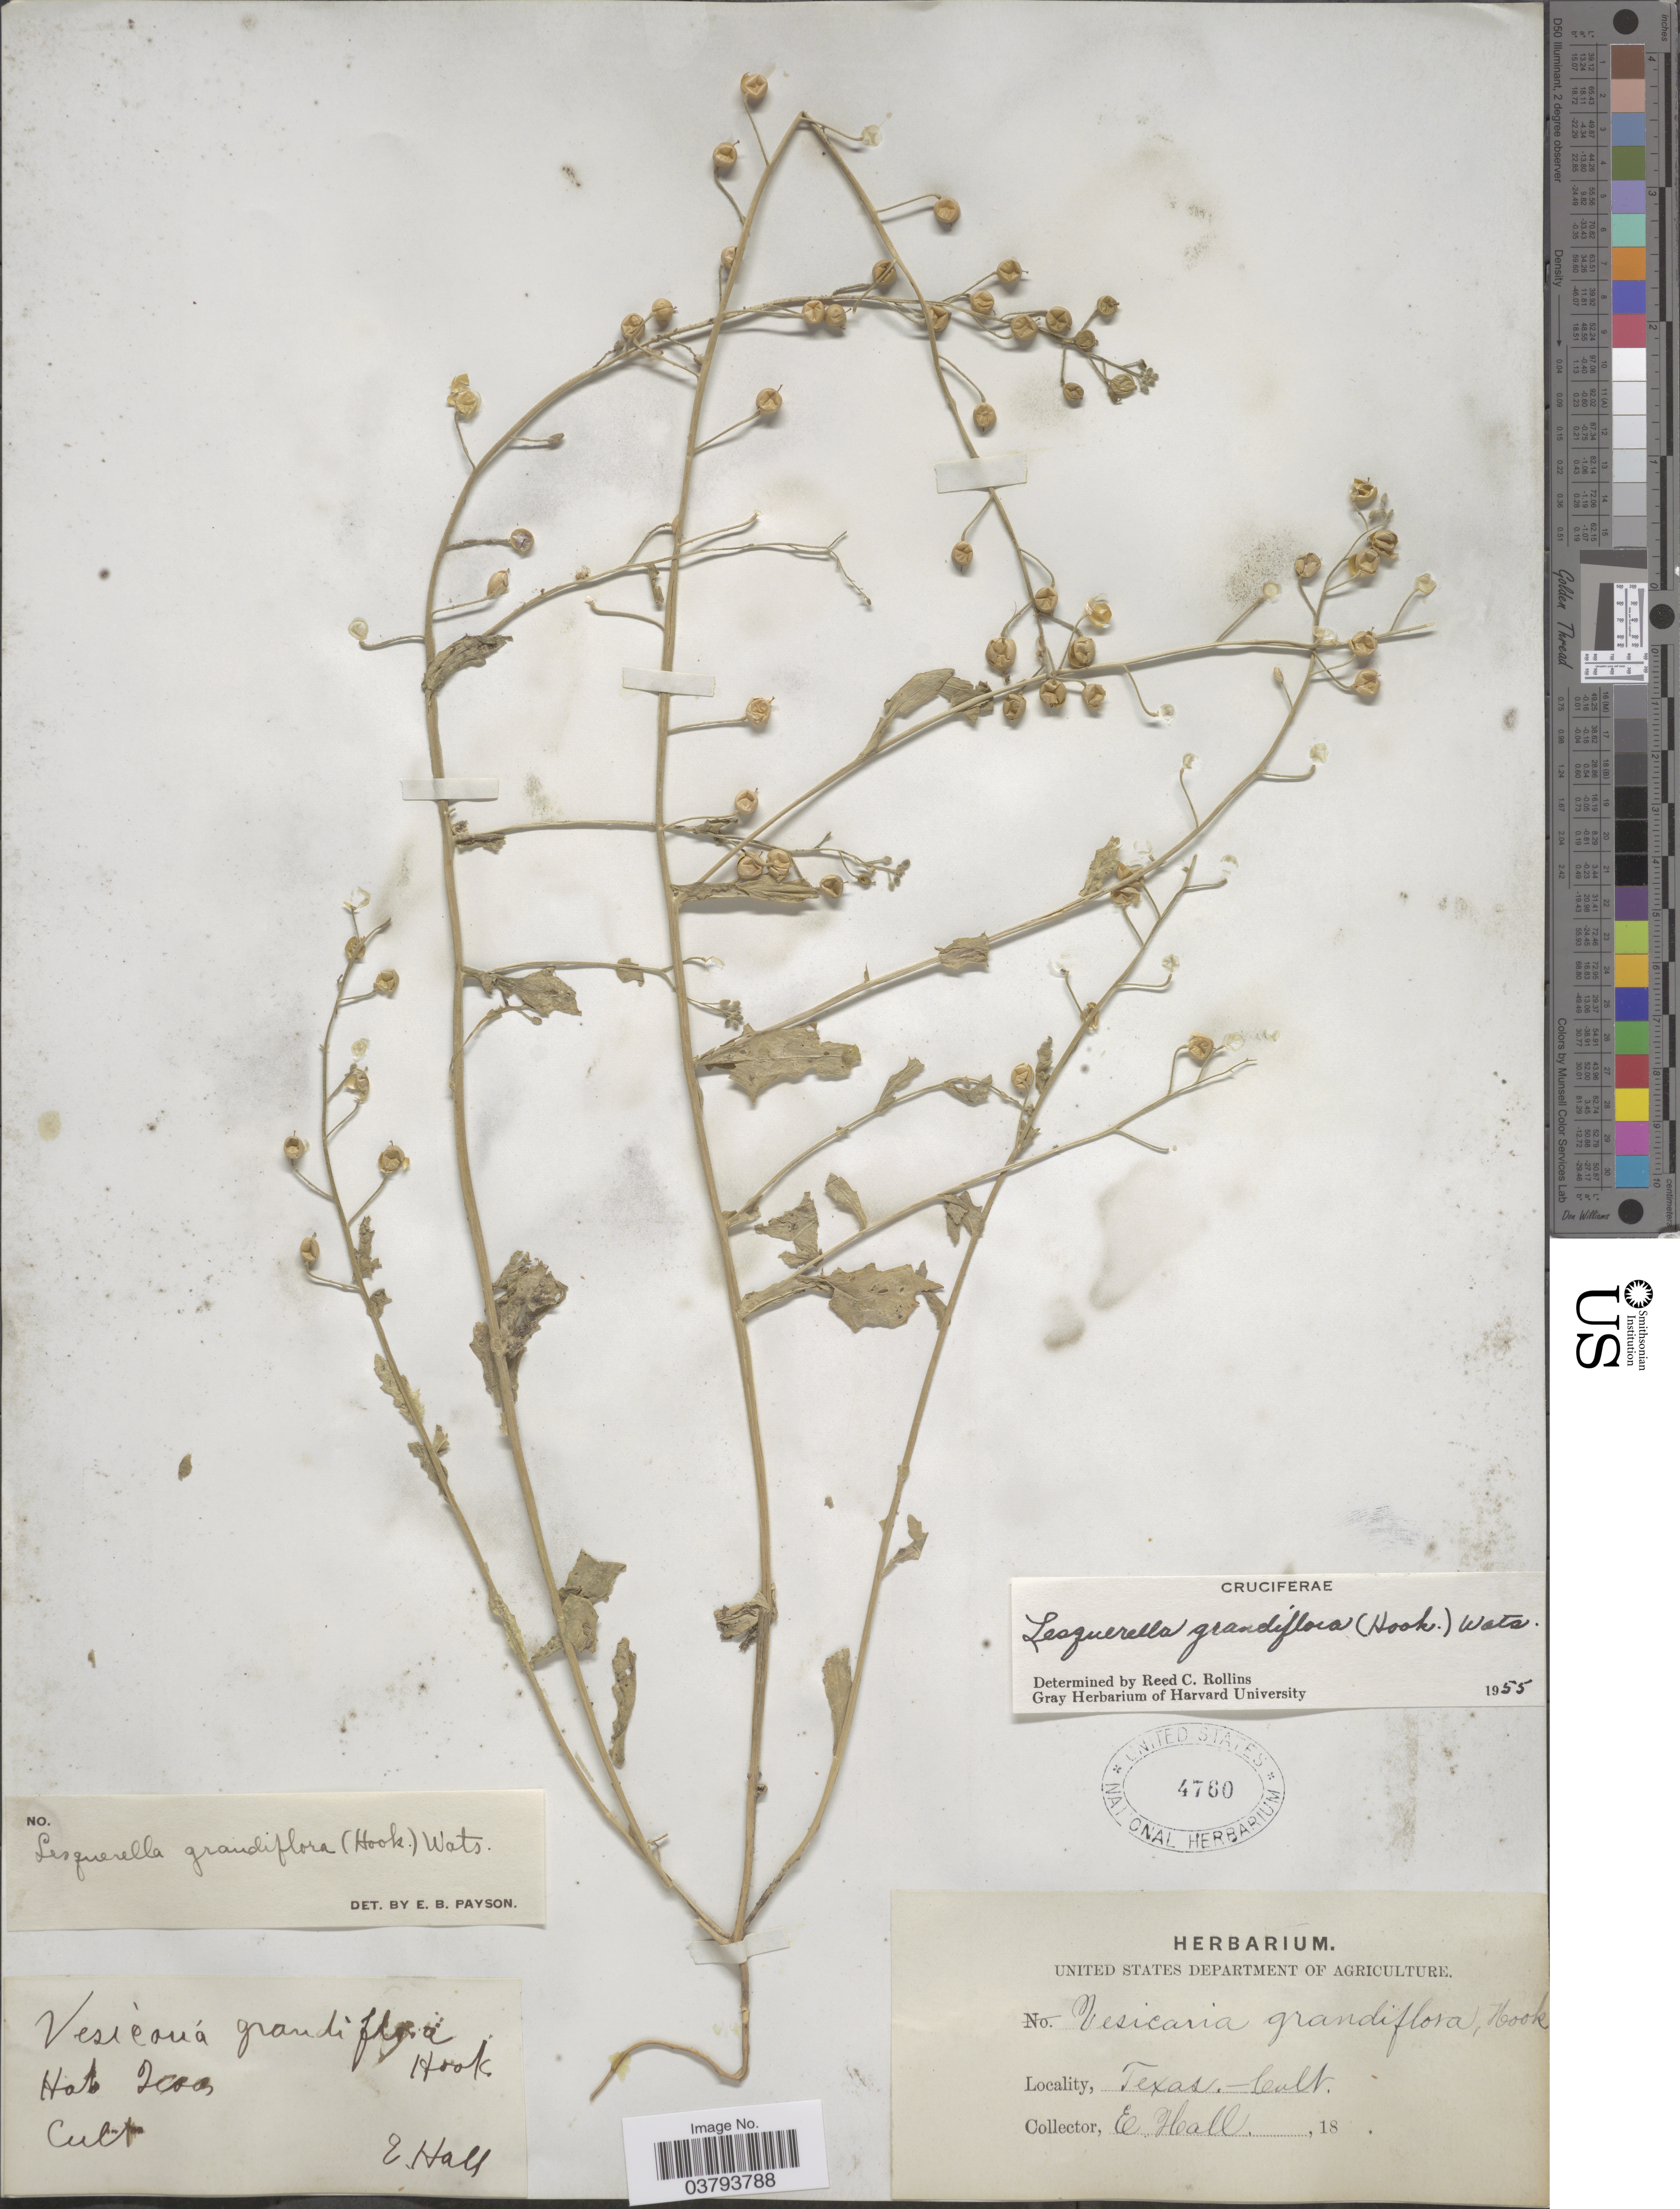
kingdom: Plantae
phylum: Tracheophyta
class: Magnoliopsida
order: Brassicales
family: Brassicaceae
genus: Lesquerella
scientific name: Lesquerella grandiflora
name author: S. Watson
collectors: E. Hall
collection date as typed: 18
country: United States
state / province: Texas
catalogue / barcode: US 4760